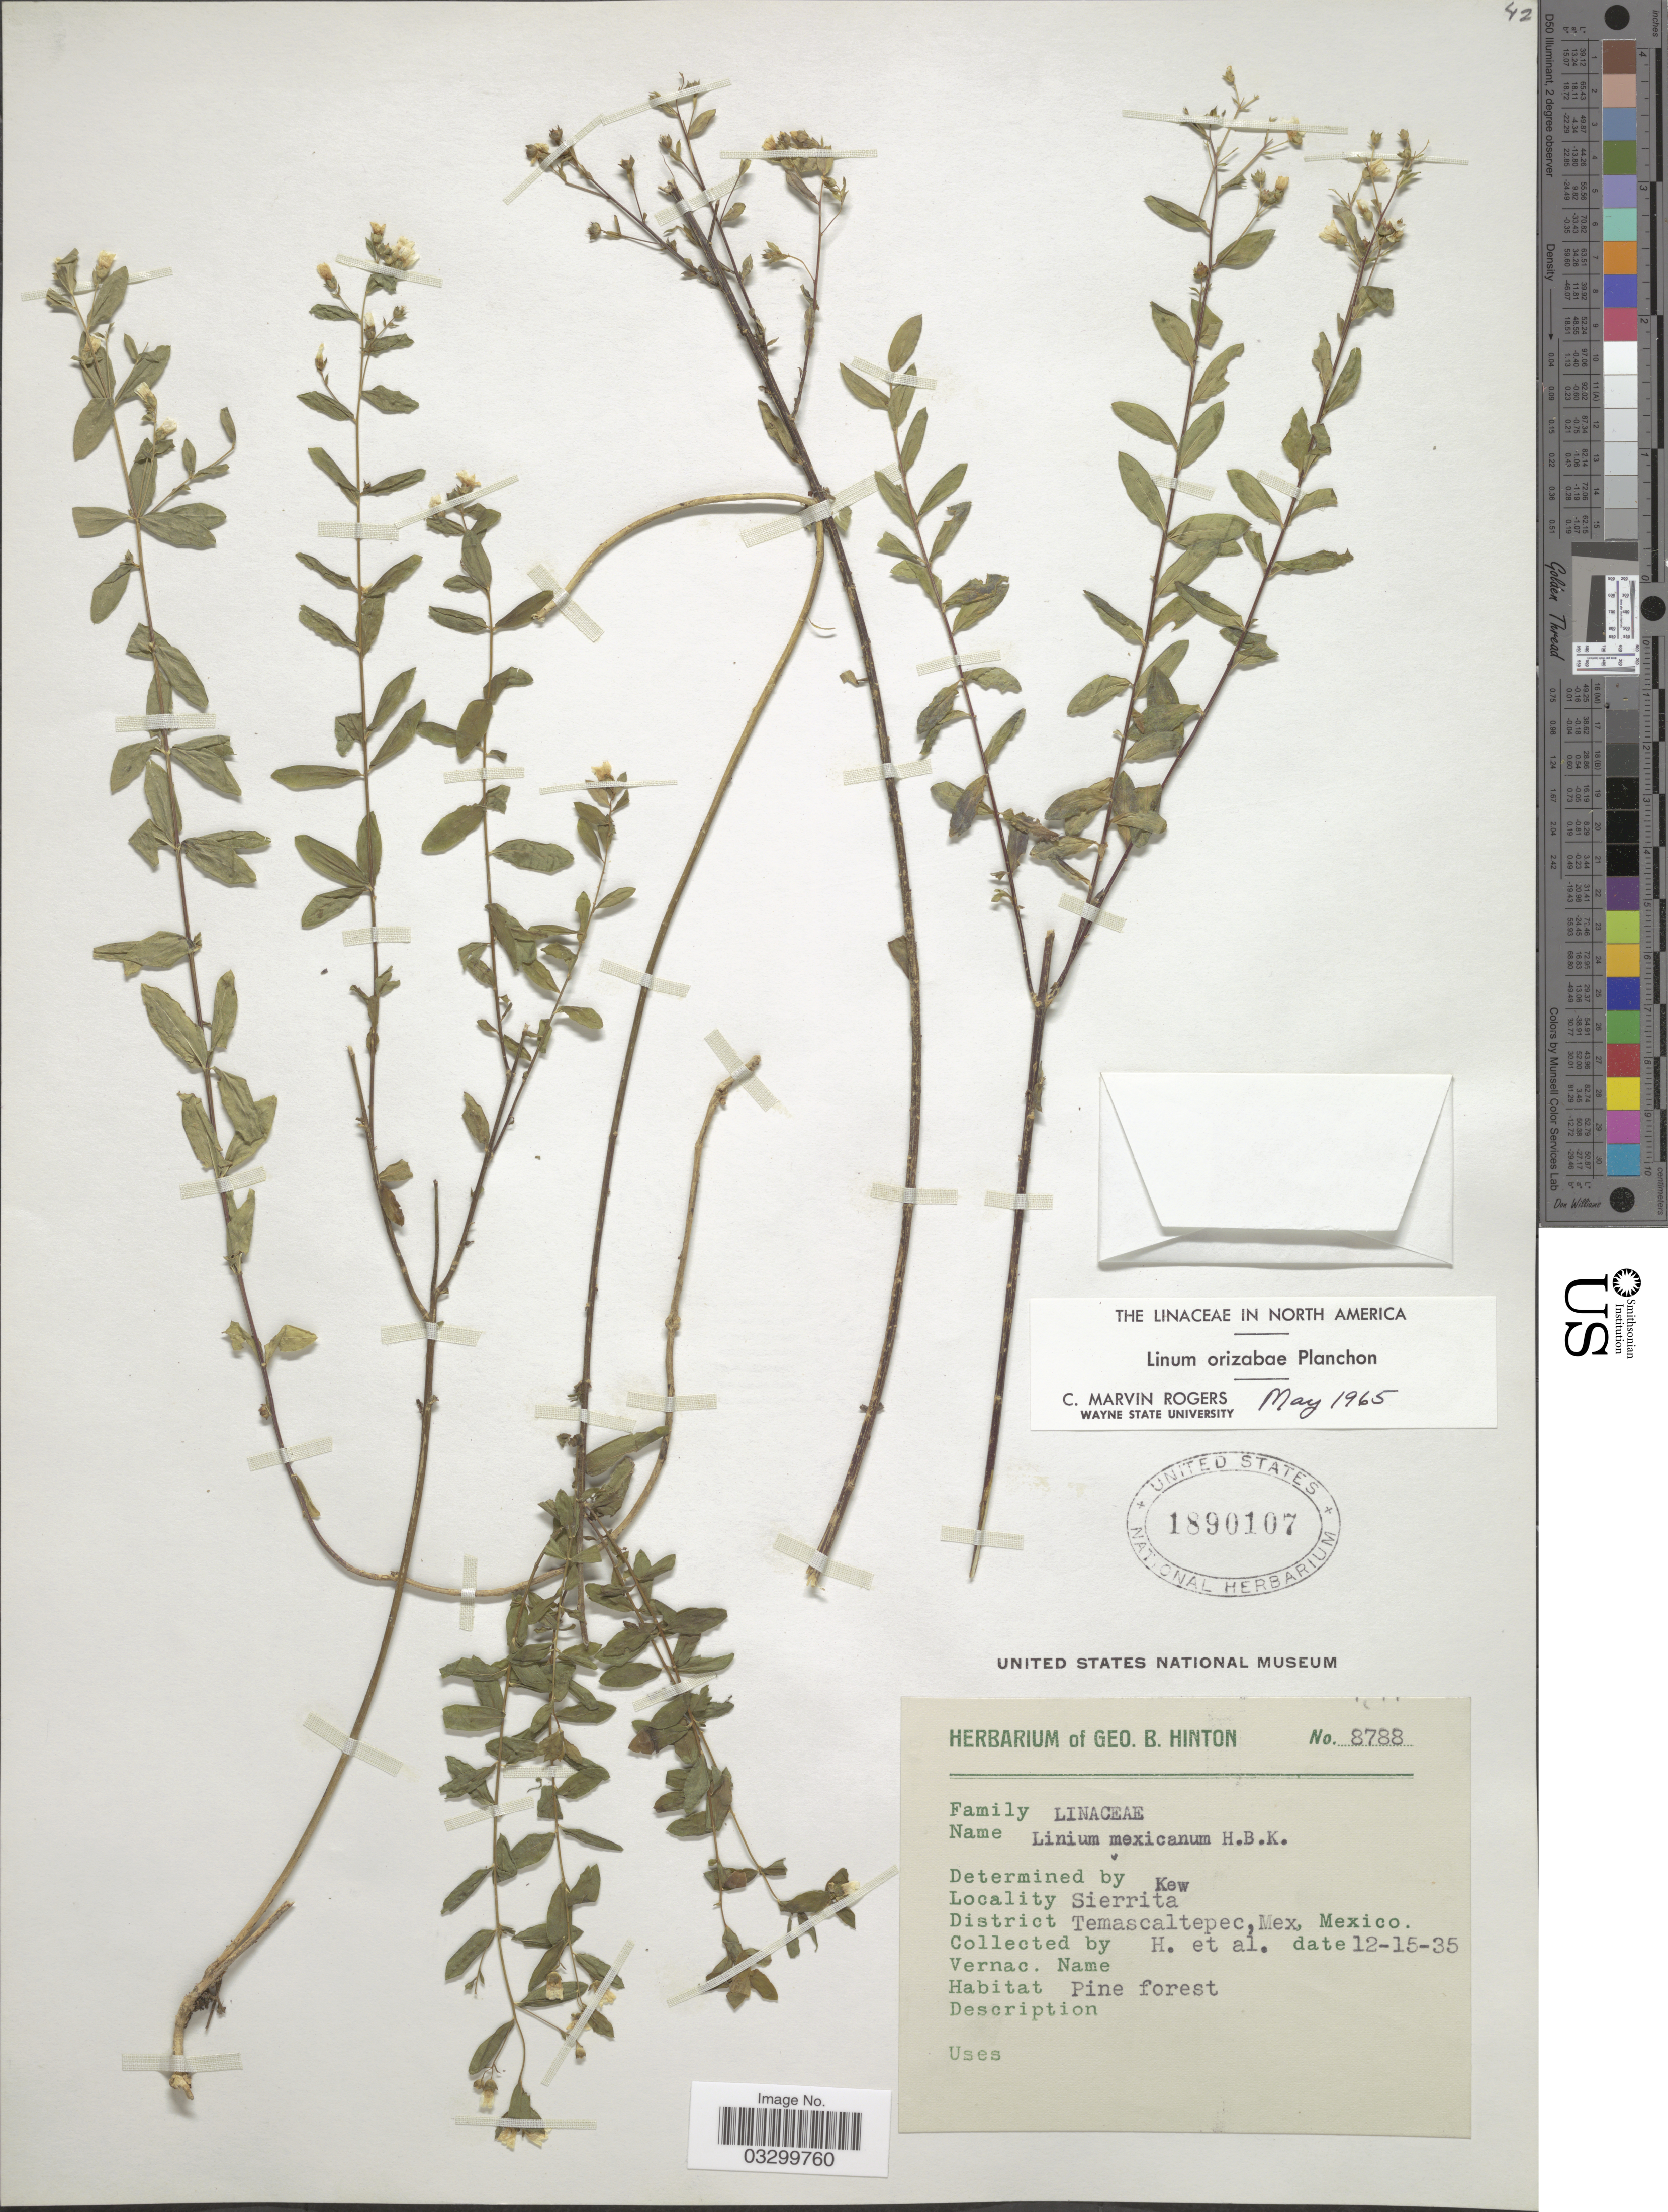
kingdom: Plantae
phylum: Tracheophyta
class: Magnoliopsida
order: Malpighiales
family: Linaceae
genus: Linum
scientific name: Linum orizabae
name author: Planch.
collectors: G. B. Hinton & et al.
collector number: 8788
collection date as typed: Transcribed d/m/y: 15/12/35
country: Mexico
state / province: México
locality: Sierrita, District Temascaltepec.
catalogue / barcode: US 1890107